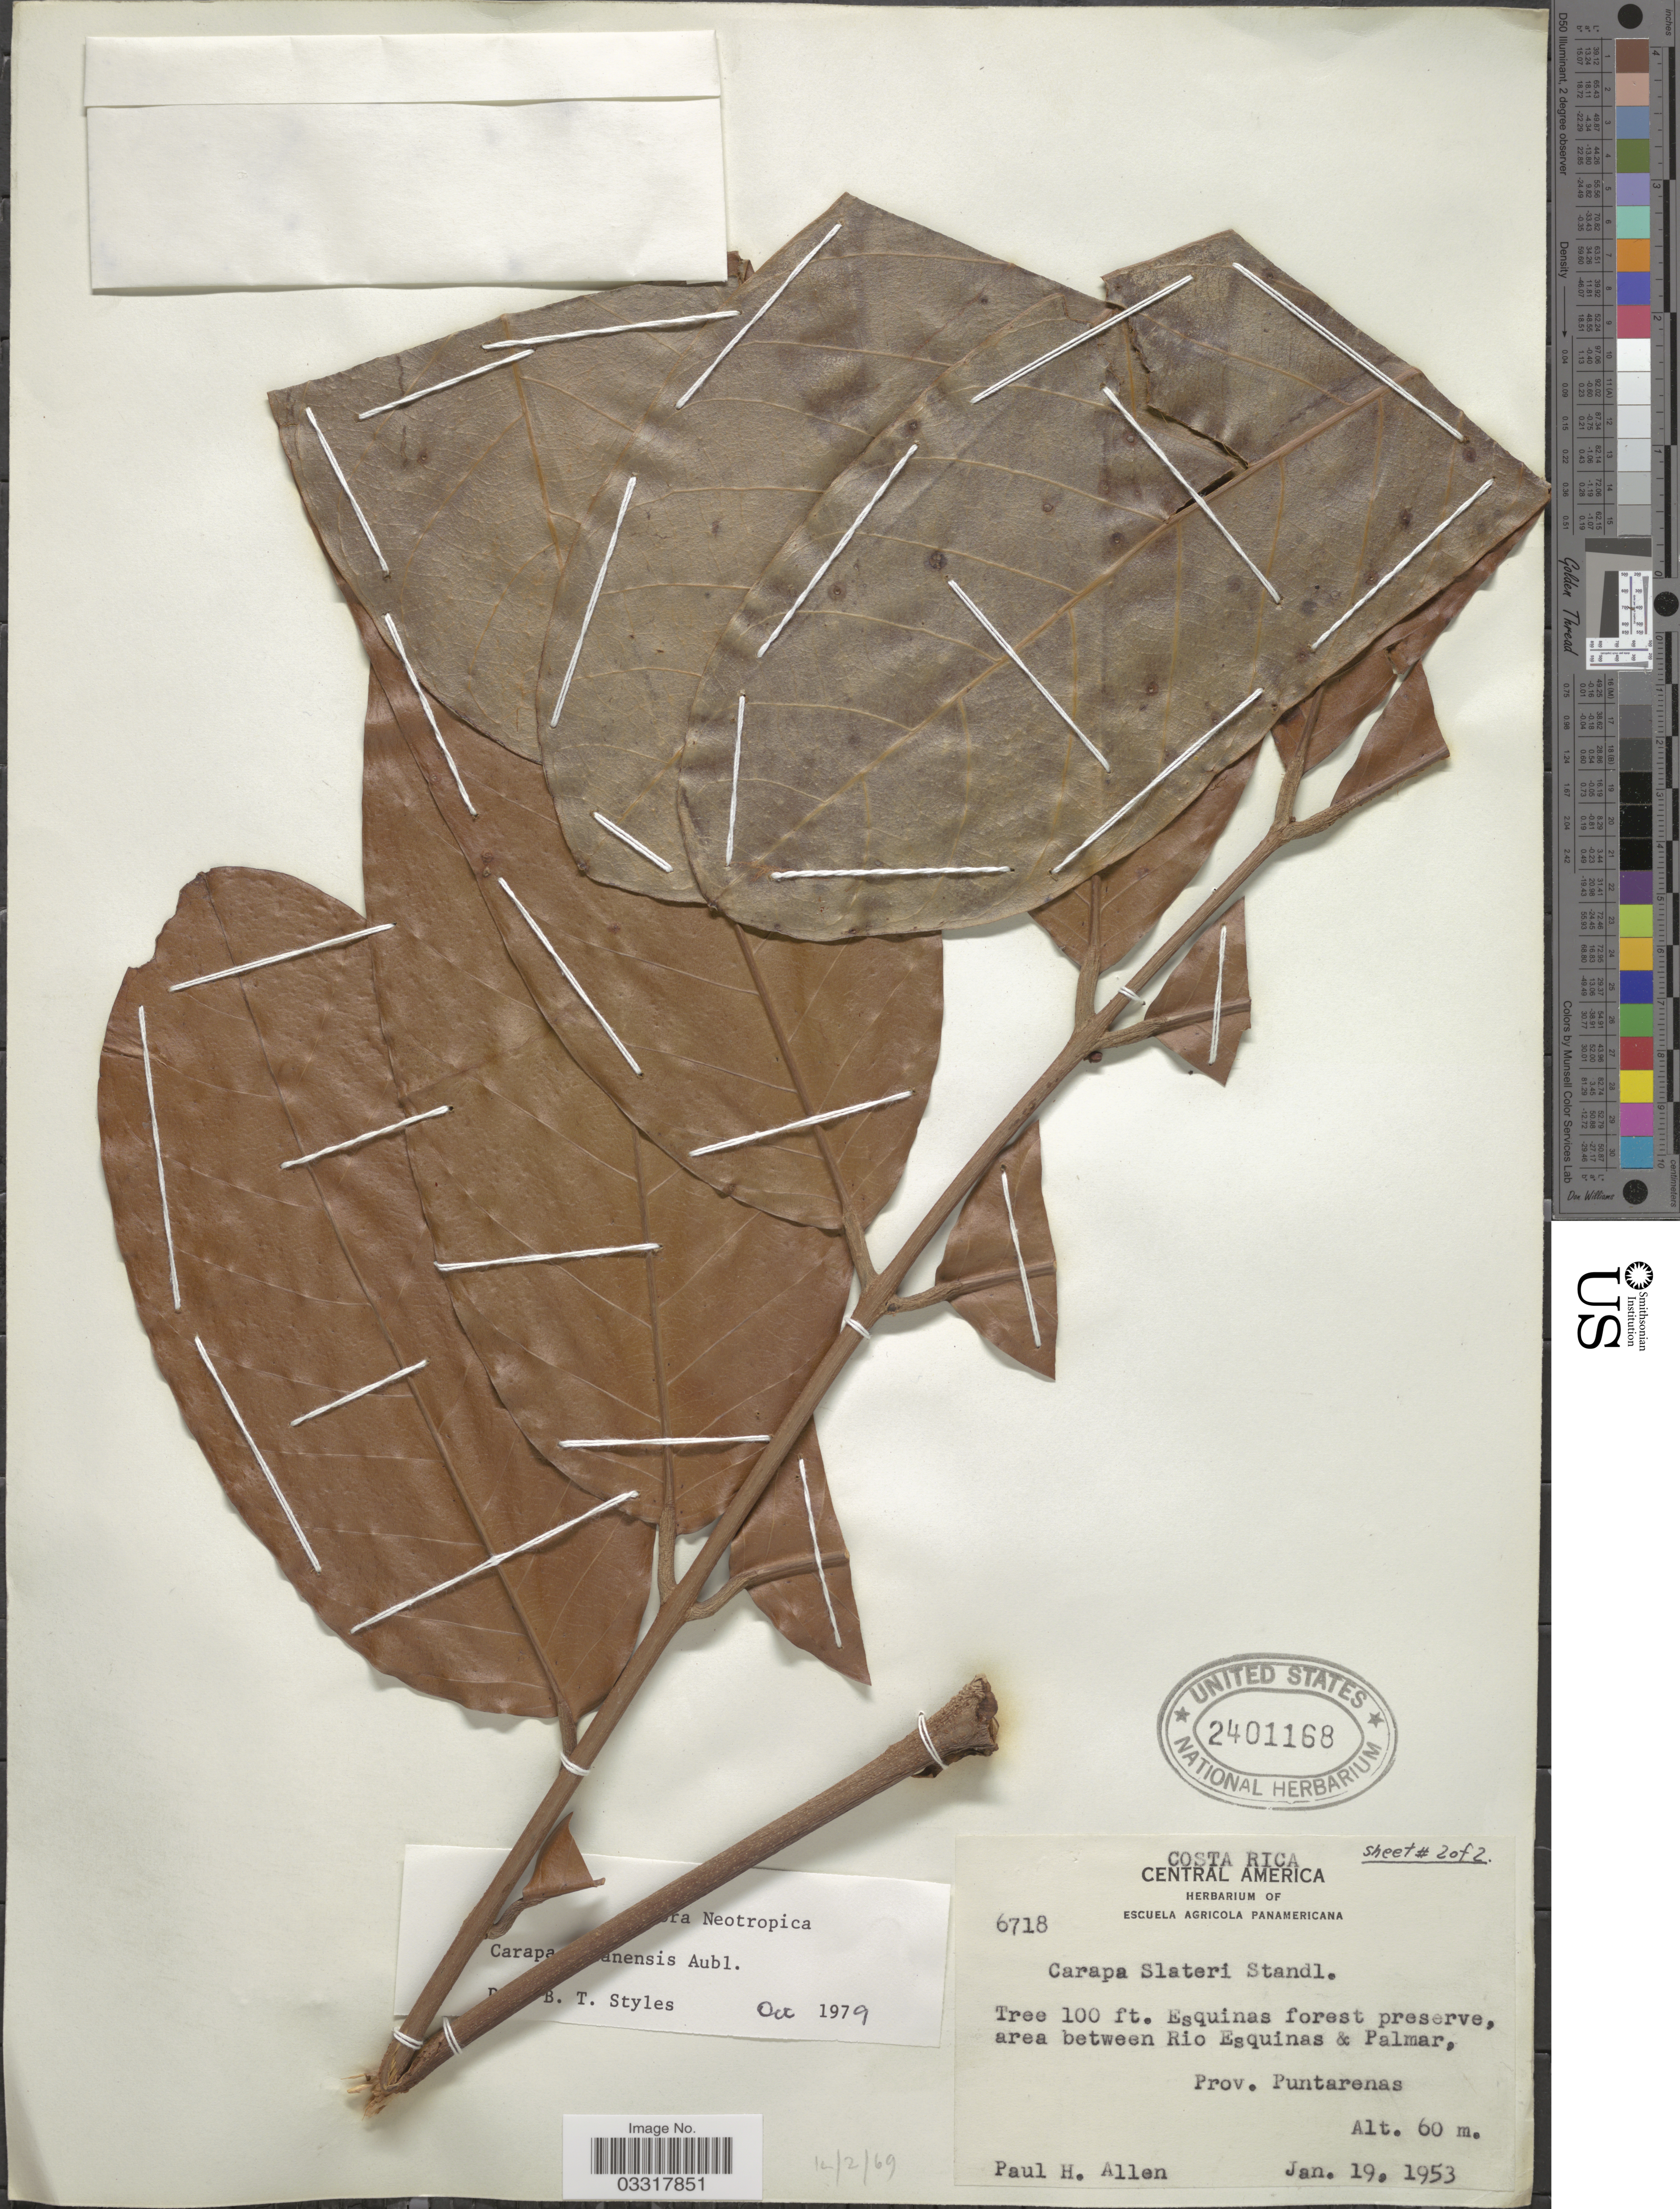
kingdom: Plantae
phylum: Tracheophyta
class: Magnoliopsida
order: Sapindales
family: Meliaceae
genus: Carapa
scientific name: Carapa guianensis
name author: Aubl.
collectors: P. H. Allen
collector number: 6718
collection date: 1953-01-19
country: Costa Rica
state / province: Puntarenas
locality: Area between Rio Esquinas & Palmar.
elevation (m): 60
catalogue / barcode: US 2401168